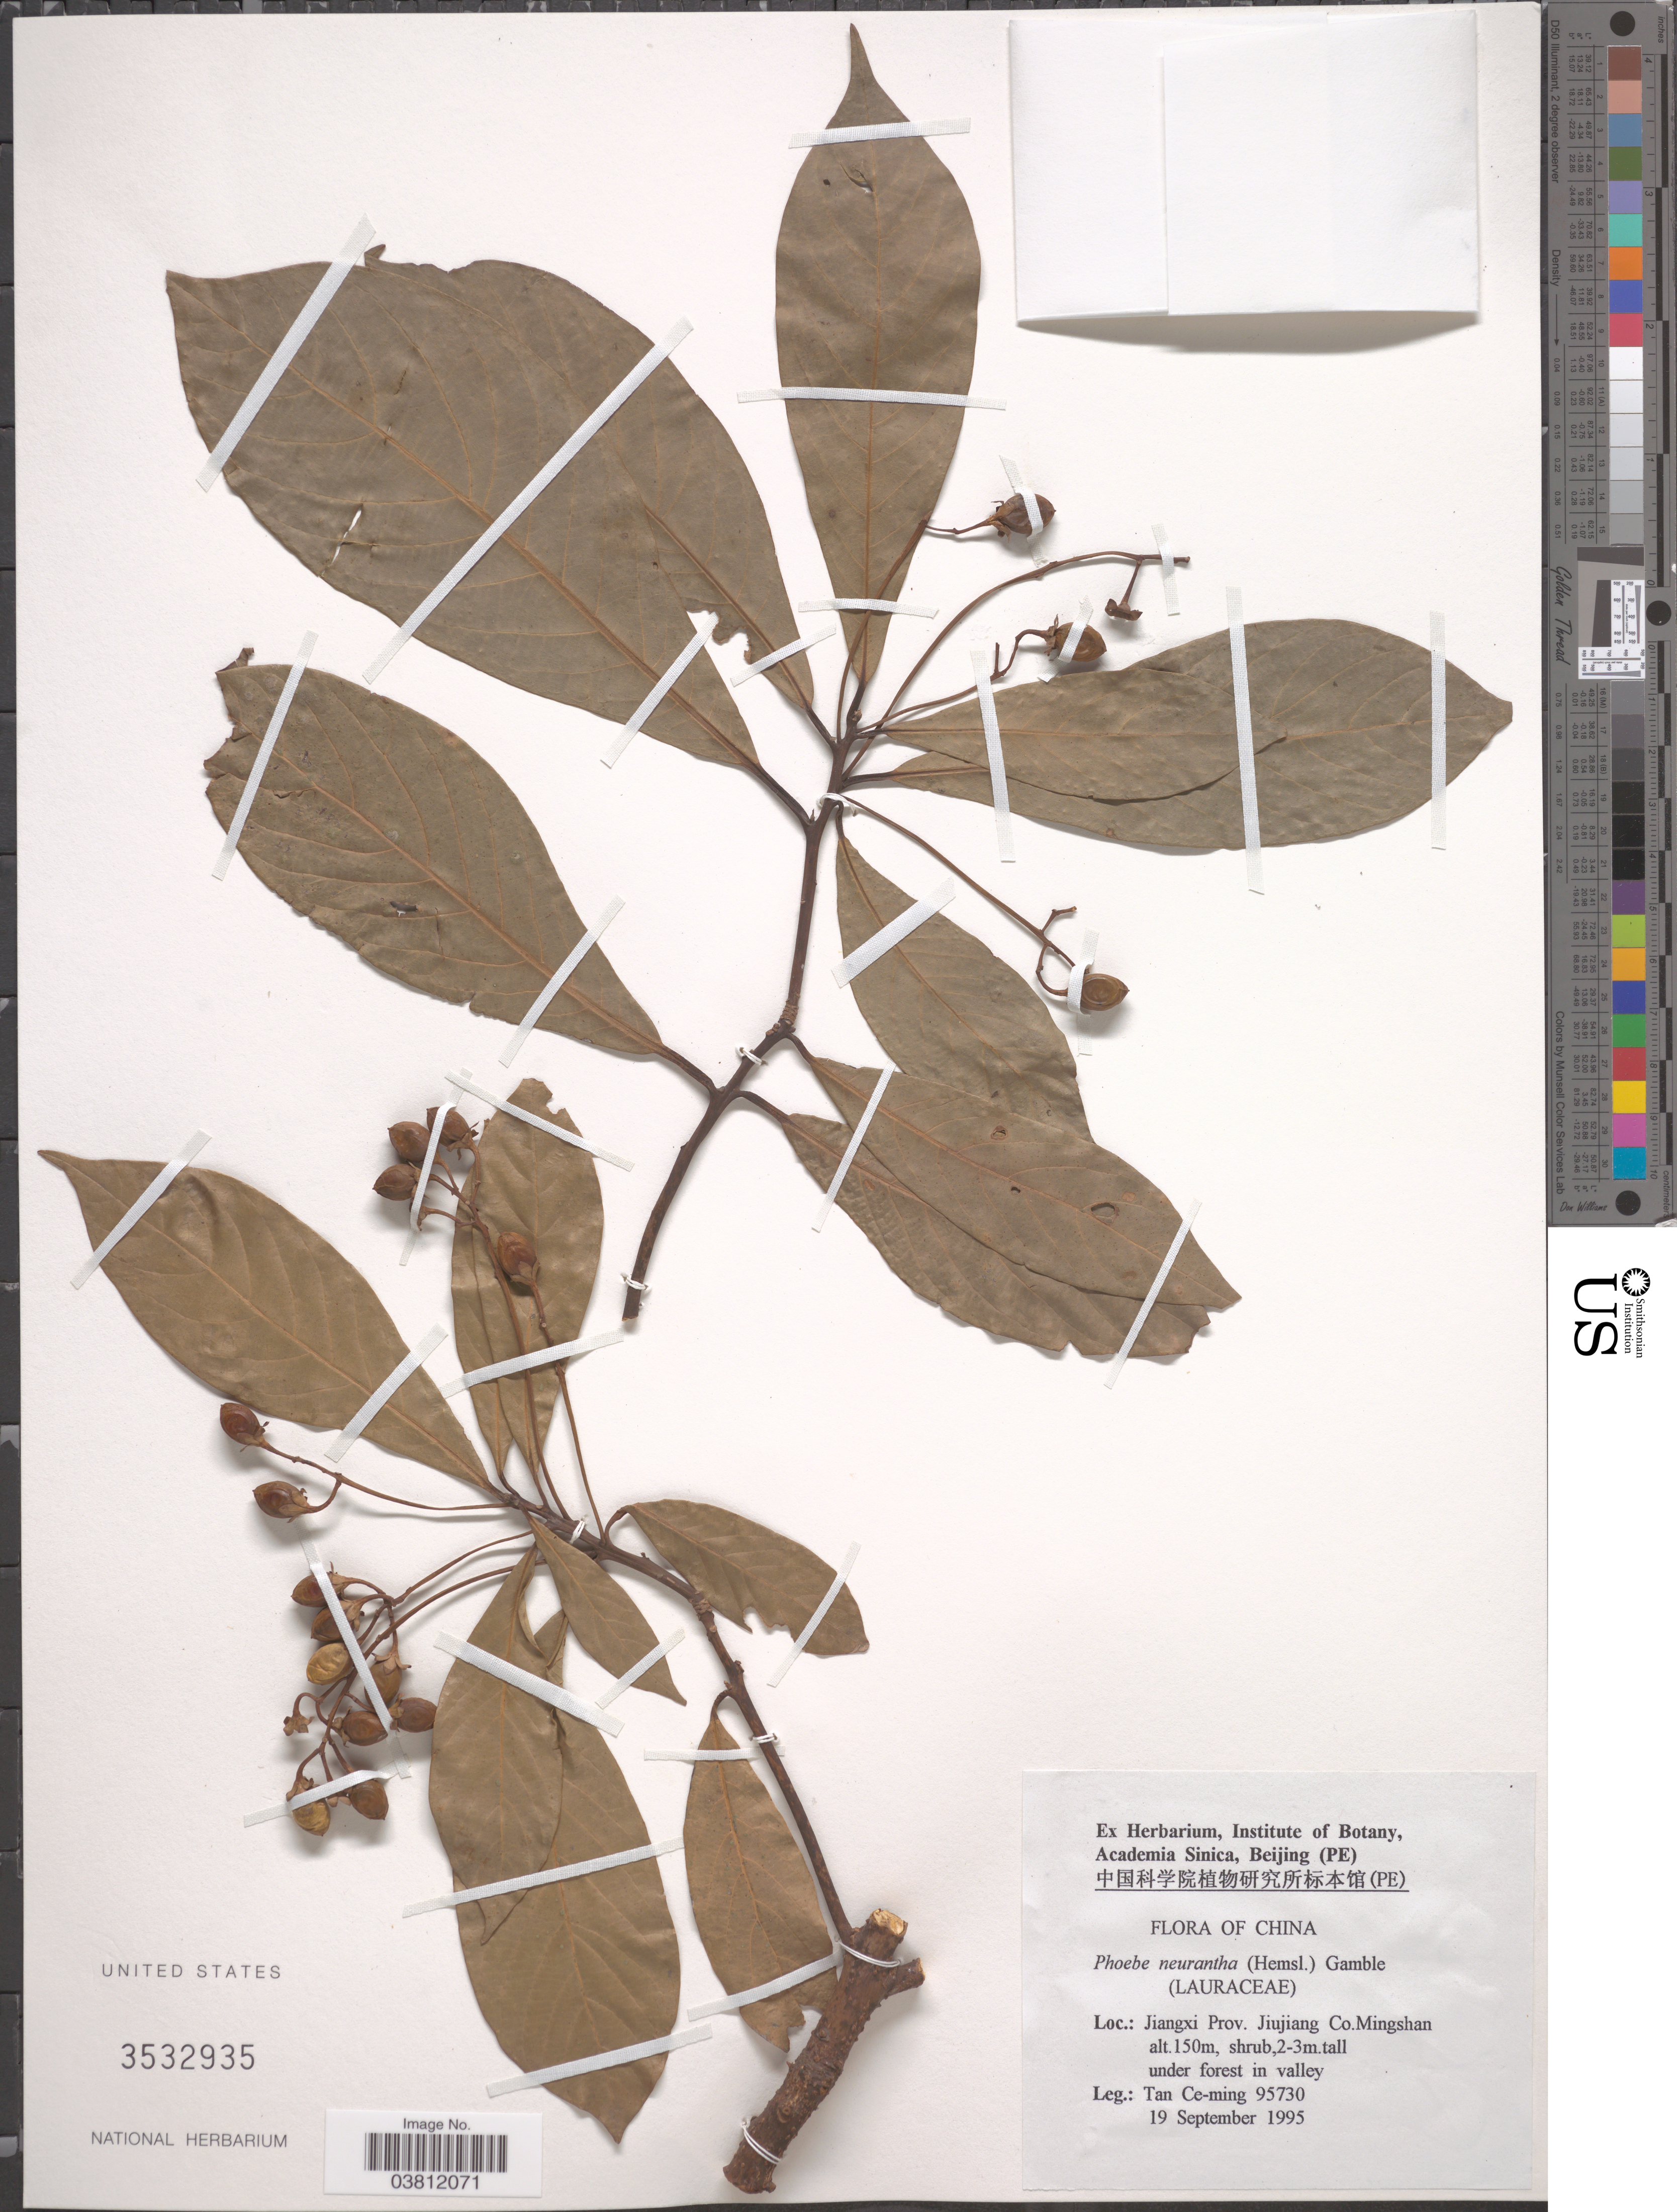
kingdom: Plantae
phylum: Tracheophyta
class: Magnoliopsida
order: Laurales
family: Lauraceae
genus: Phoebe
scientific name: Phoebe neurantha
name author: Gamble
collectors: Tan Ce-Ming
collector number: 95730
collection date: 1995-09-19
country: China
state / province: Jiangxi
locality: Jiujiang Co. Mingshan.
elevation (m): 150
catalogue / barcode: US 3532935